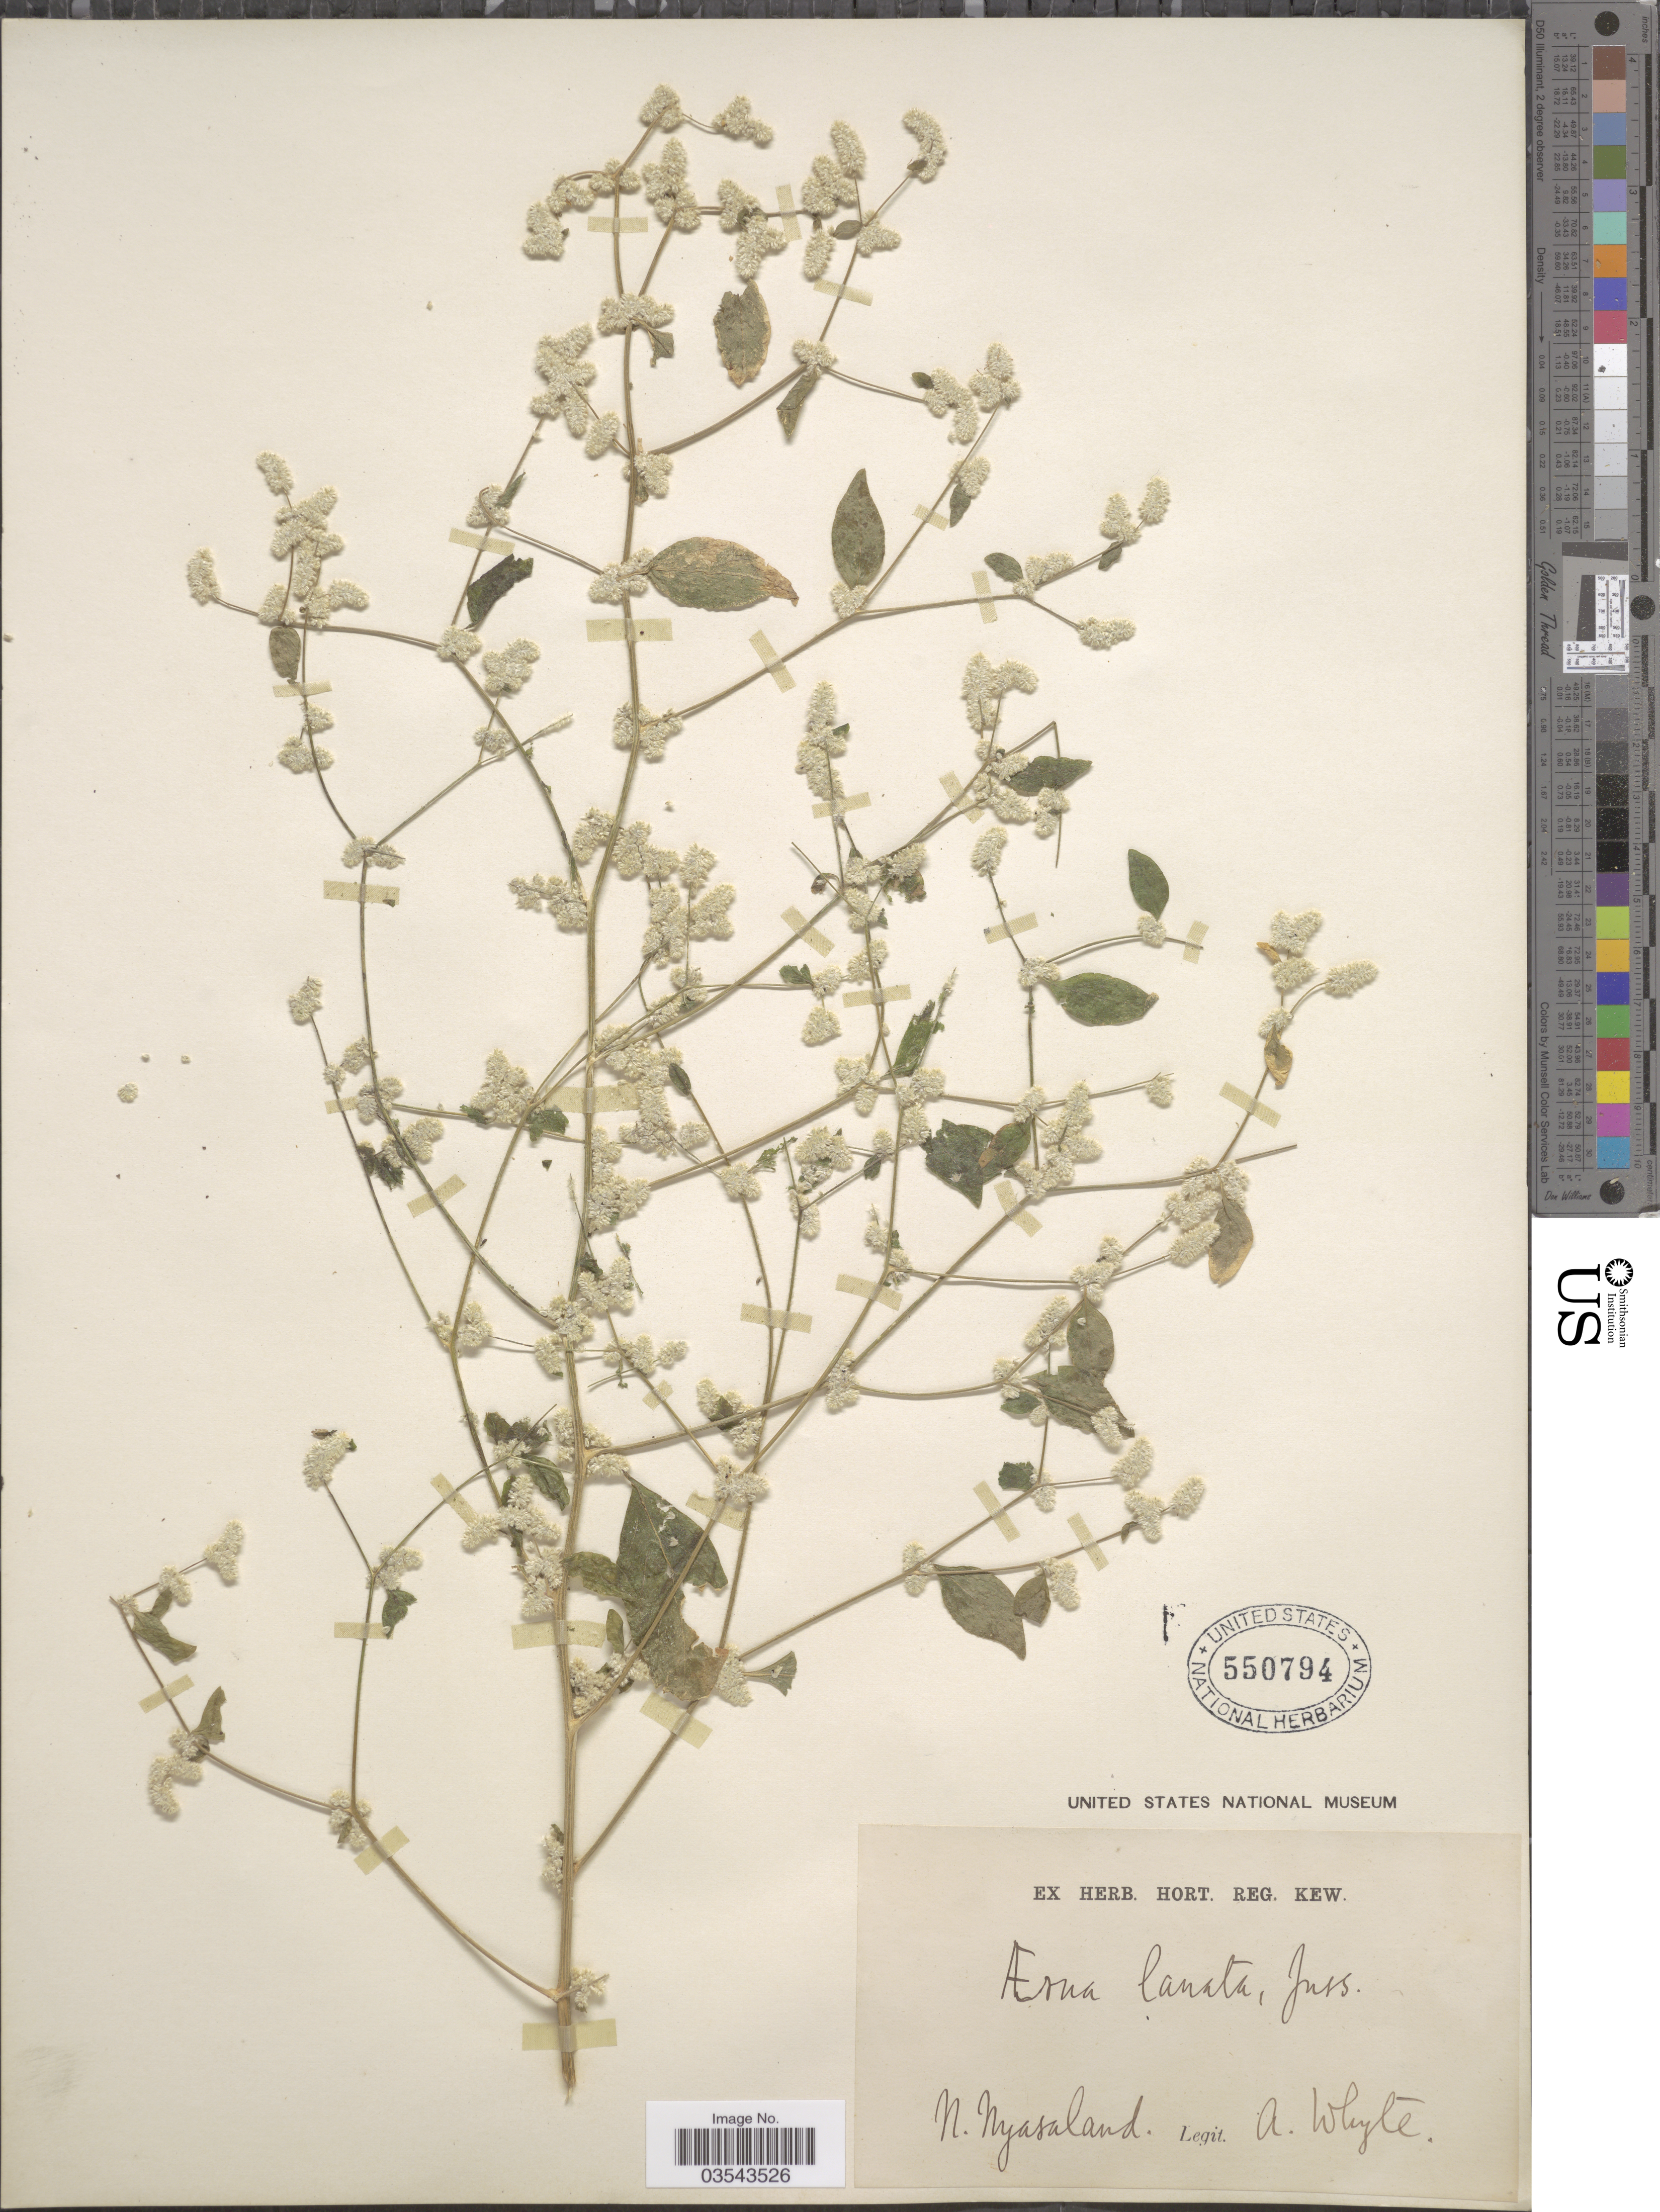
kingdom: Plantae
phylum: Tracheophyta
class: Magnoliopsida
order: Caryophyllales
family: Amaranthaceae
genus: Ouret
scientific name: Ouret lanata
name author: (L.) Kuntze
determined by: U.S. National Herbarium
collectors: A. Whyte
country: Malawi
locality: N. Nyasaland.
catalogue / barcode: US 550794